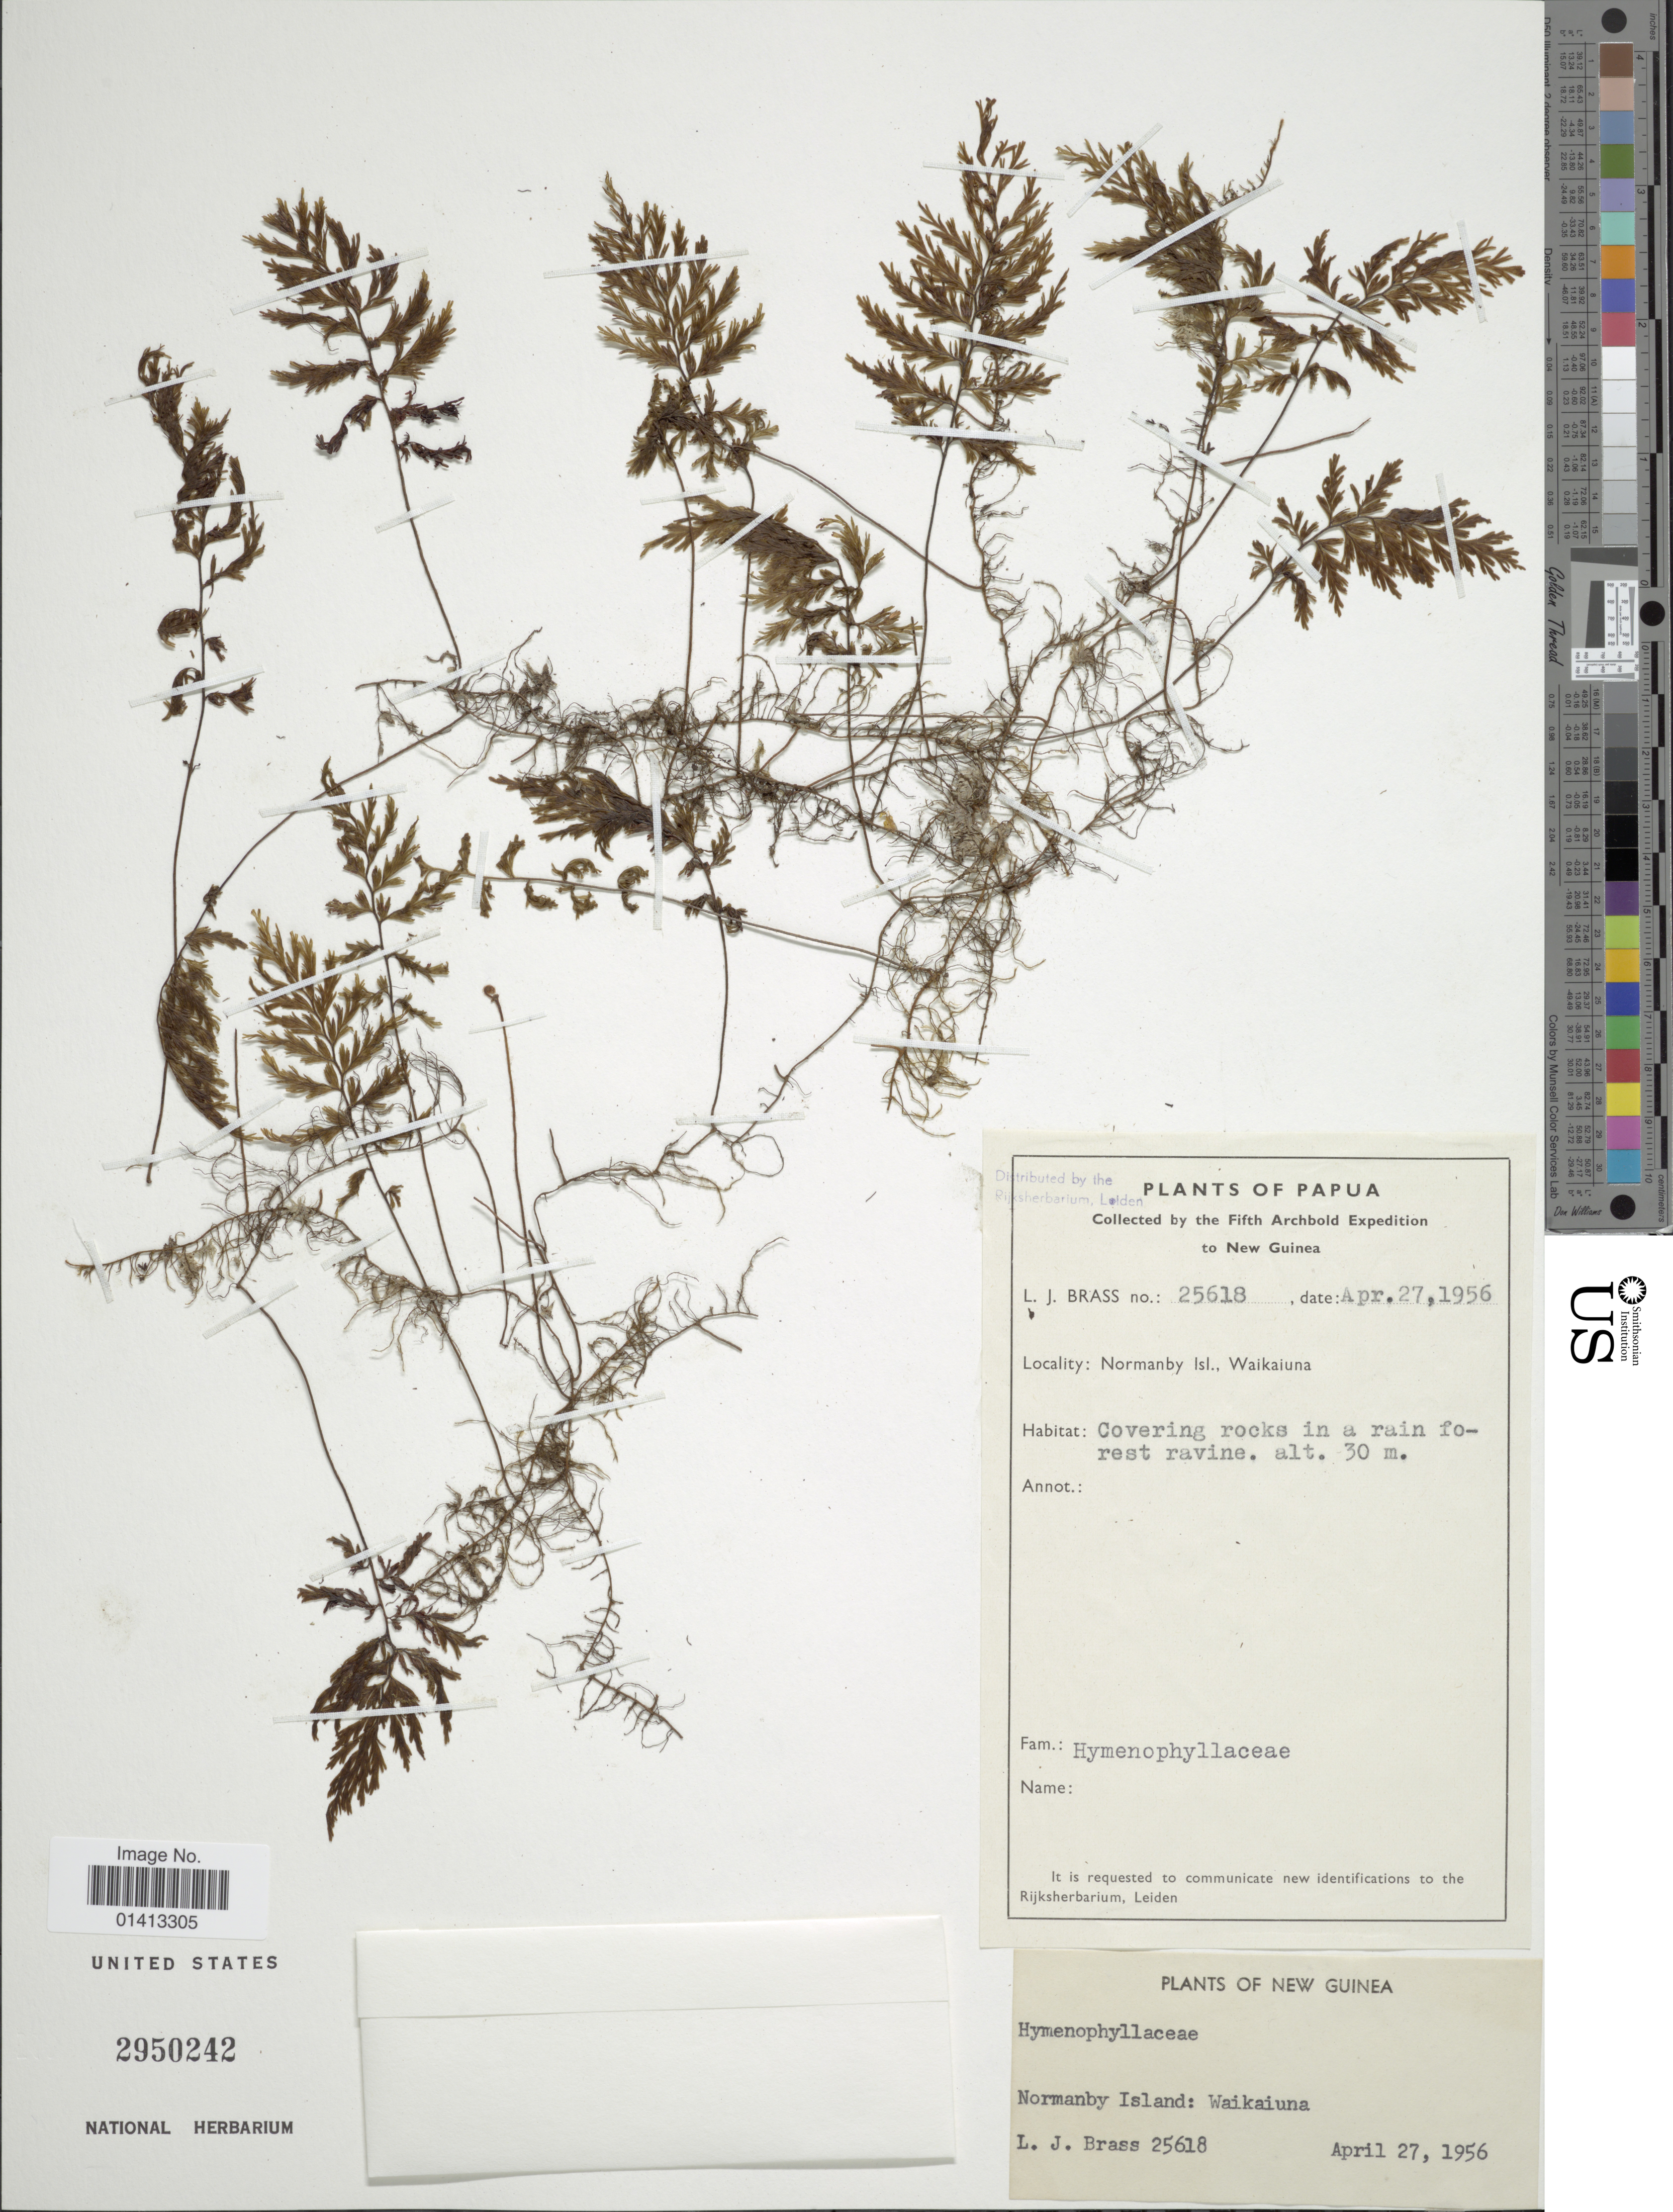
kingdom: Plantae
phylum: Tracheophyta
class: Polypodiopsida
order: Hymenophyllales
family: Hymenophyllaceae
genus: Crepidomanes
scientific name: Crepidomanes sp.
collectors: L. J. Brass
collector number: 25618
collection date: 1956-04-27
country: Papua New Guinea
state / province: Milne Bay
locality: Normanby Isl., Waikaiuna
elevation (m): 30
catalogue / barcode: US 2950242